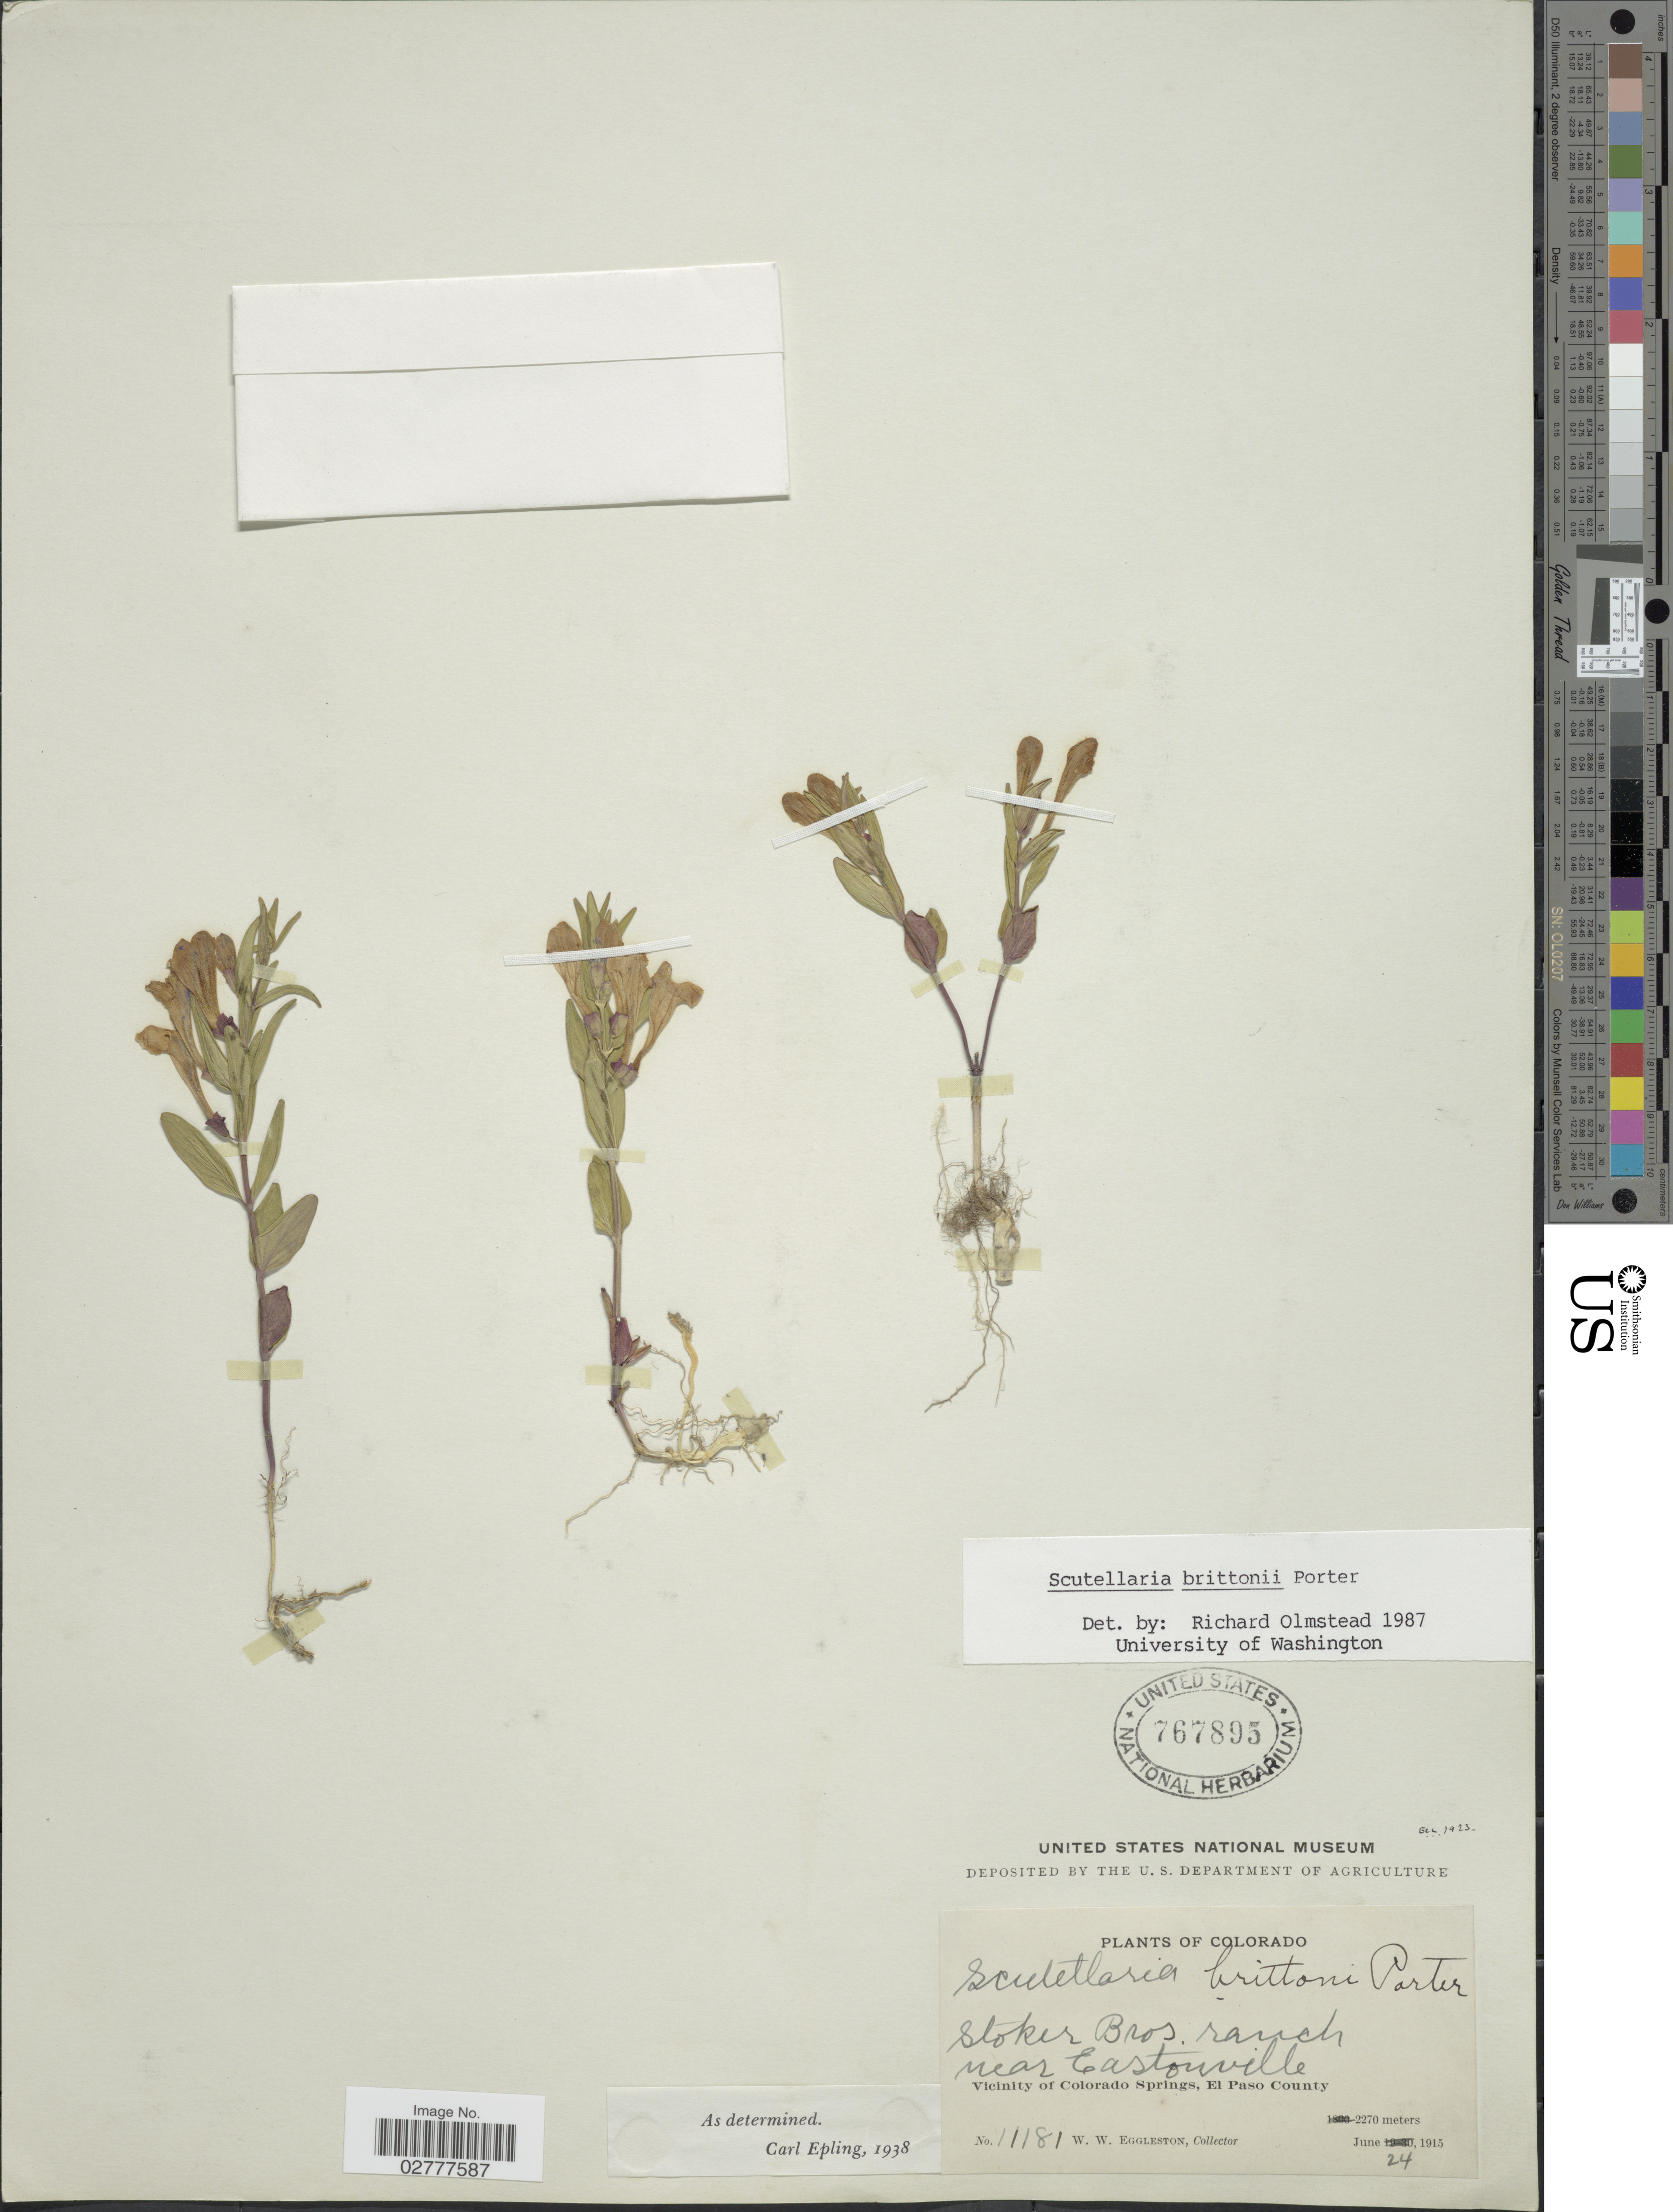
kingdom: Plantae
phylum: Tracheophyta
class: Magnoliopsida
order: Lamiales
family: Lamiaceae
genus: Scutellaria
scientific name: Scutellaria brittonii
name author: Porter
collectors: W. W. Eggleston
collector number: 11181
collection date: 1915-06-24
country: United States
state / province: Colorado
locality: Stoker Bros. ranch near Eastonville, Vicinity of Colorado Springs, El Paso County.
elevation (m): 2270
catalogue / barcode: US 767895